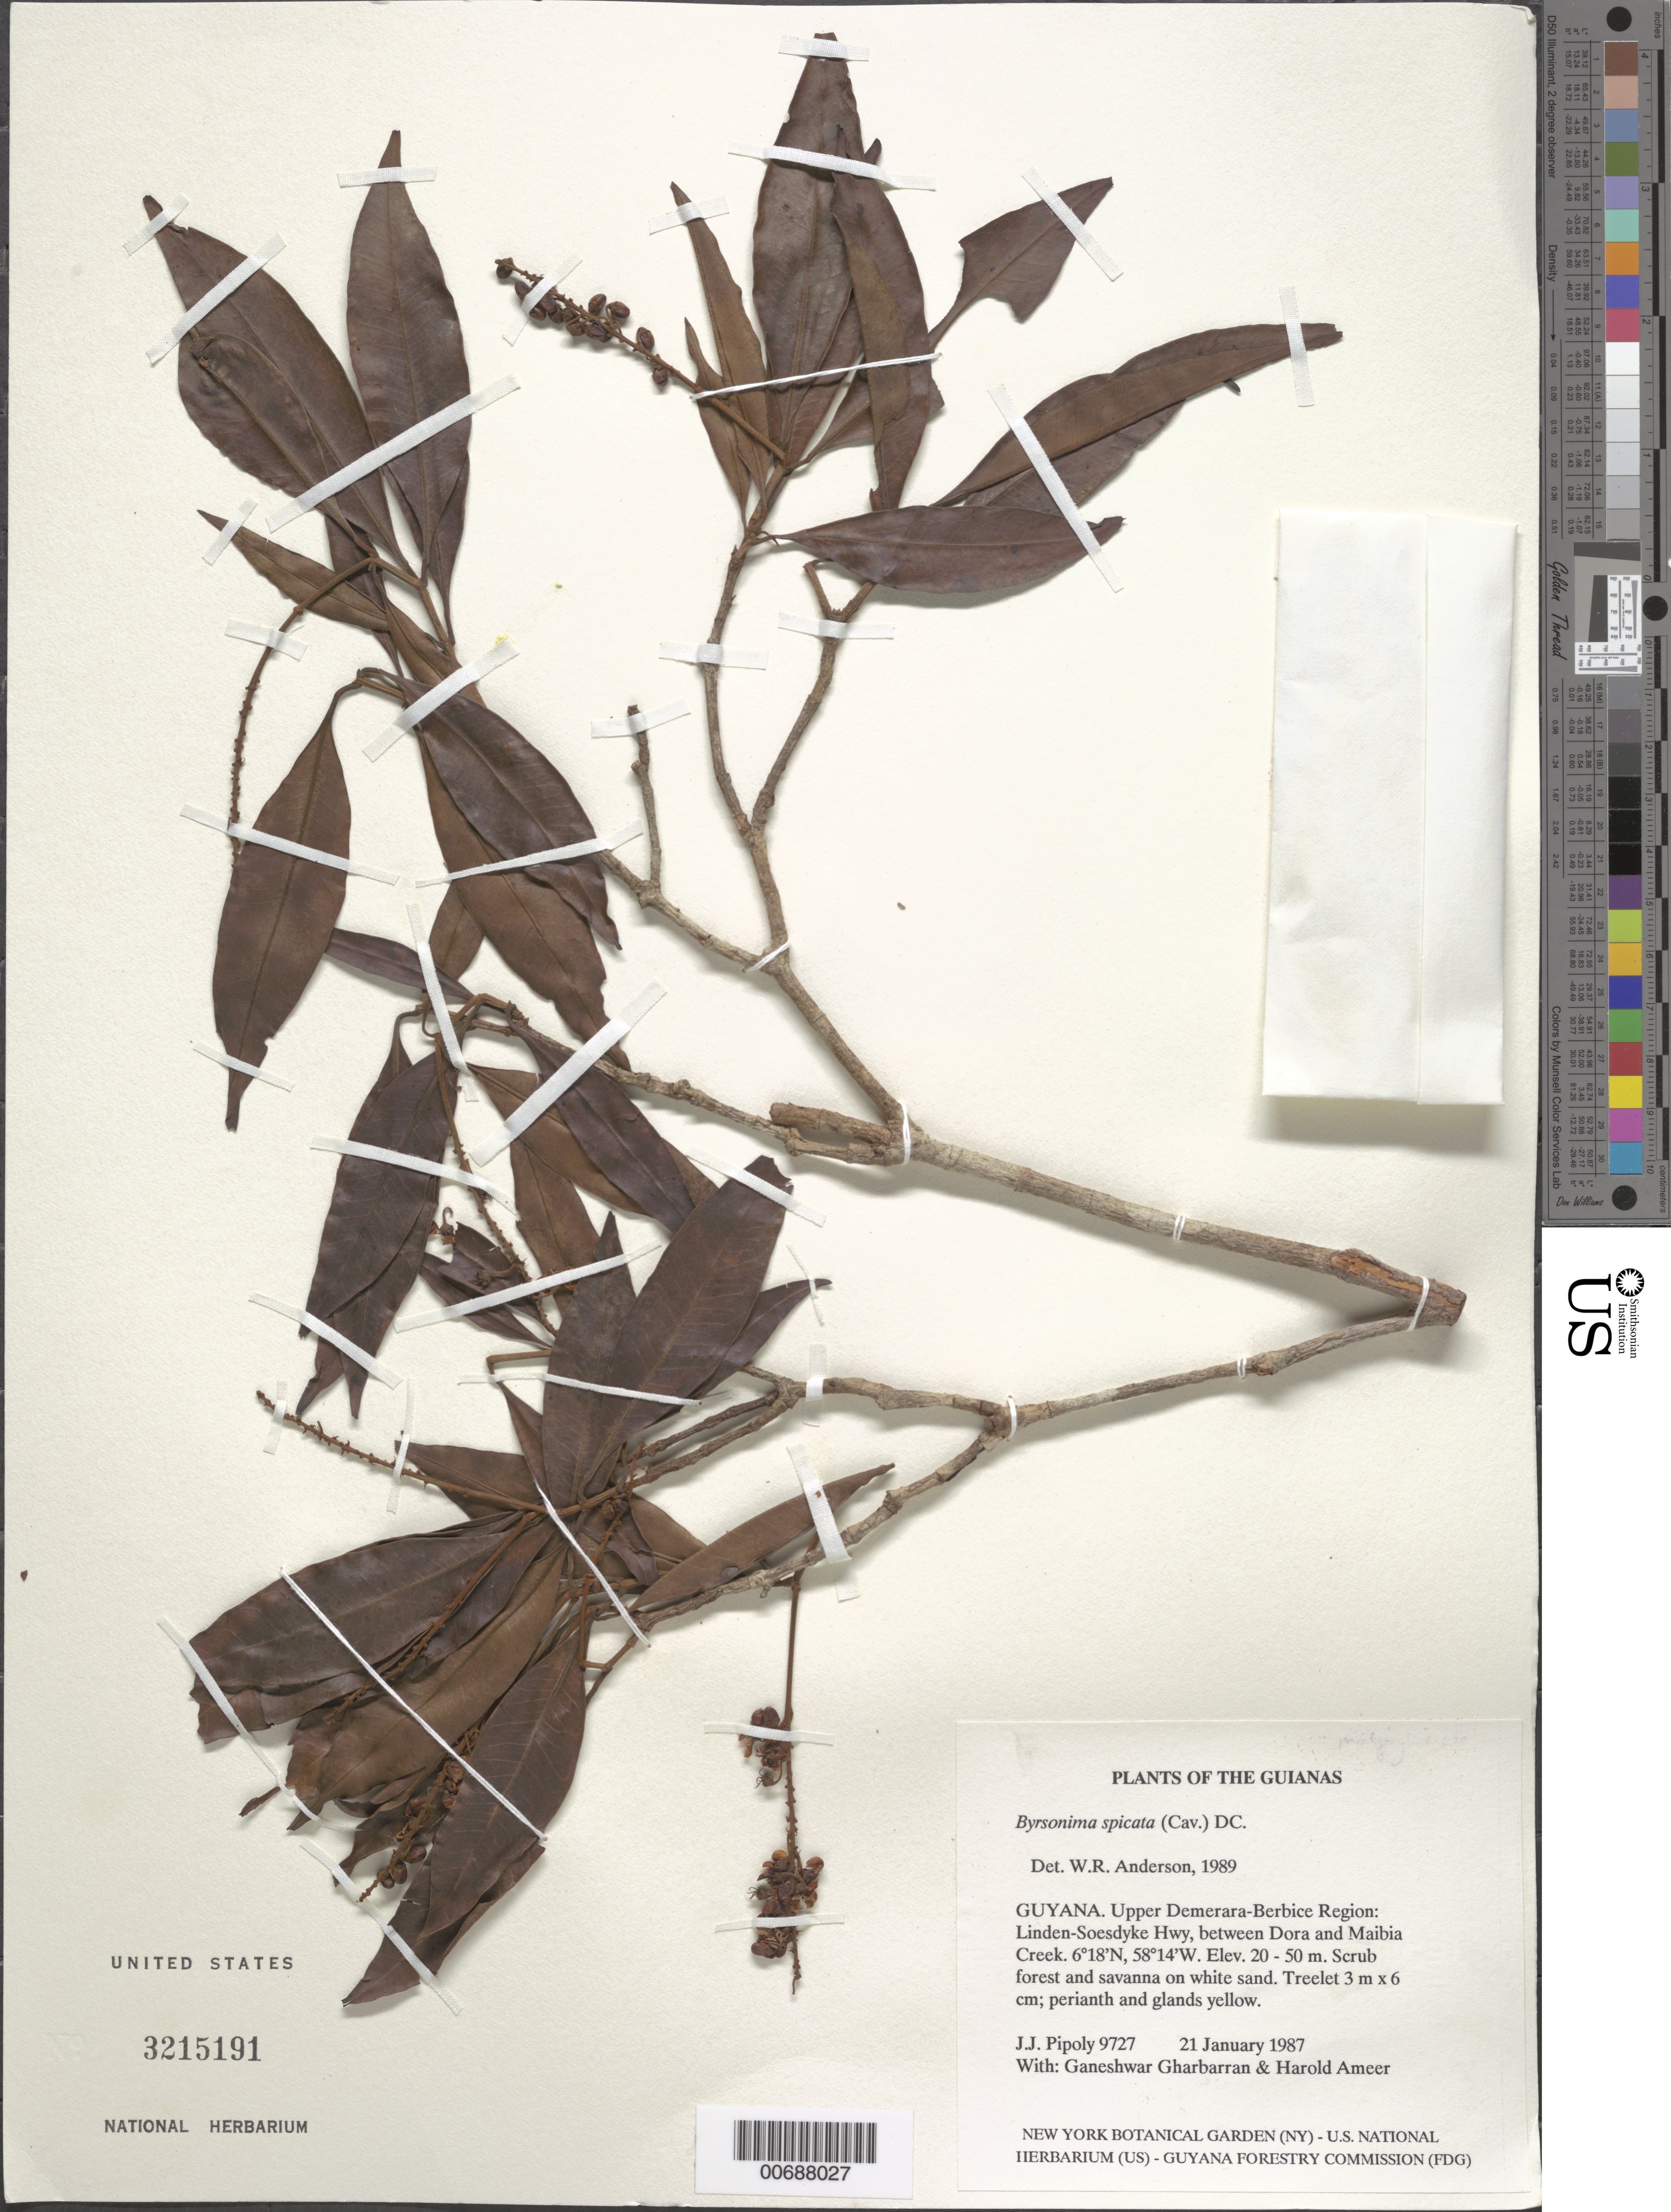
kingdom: Plantae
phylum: Tracheophyta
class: Magnoliopsida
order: Malpighiales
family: Malpighiaceae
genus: Byrsonima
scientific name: Byrsonima spicata (Cav.) DC.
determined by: Anderson, W. R., (MICH), University of Michigan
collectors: J. J. Pipoly, G. Gharbarran & H. Ameer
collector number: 9727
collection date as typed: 21 January 1987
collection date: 1987-01-21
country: Guyana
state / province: U. Demerara-Berbice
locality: Linden-Soesdyke Hwy, between Dora and Maibia Creek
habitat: Scrub forest and savanna on white sand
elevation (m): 20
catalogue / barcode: US 3215191